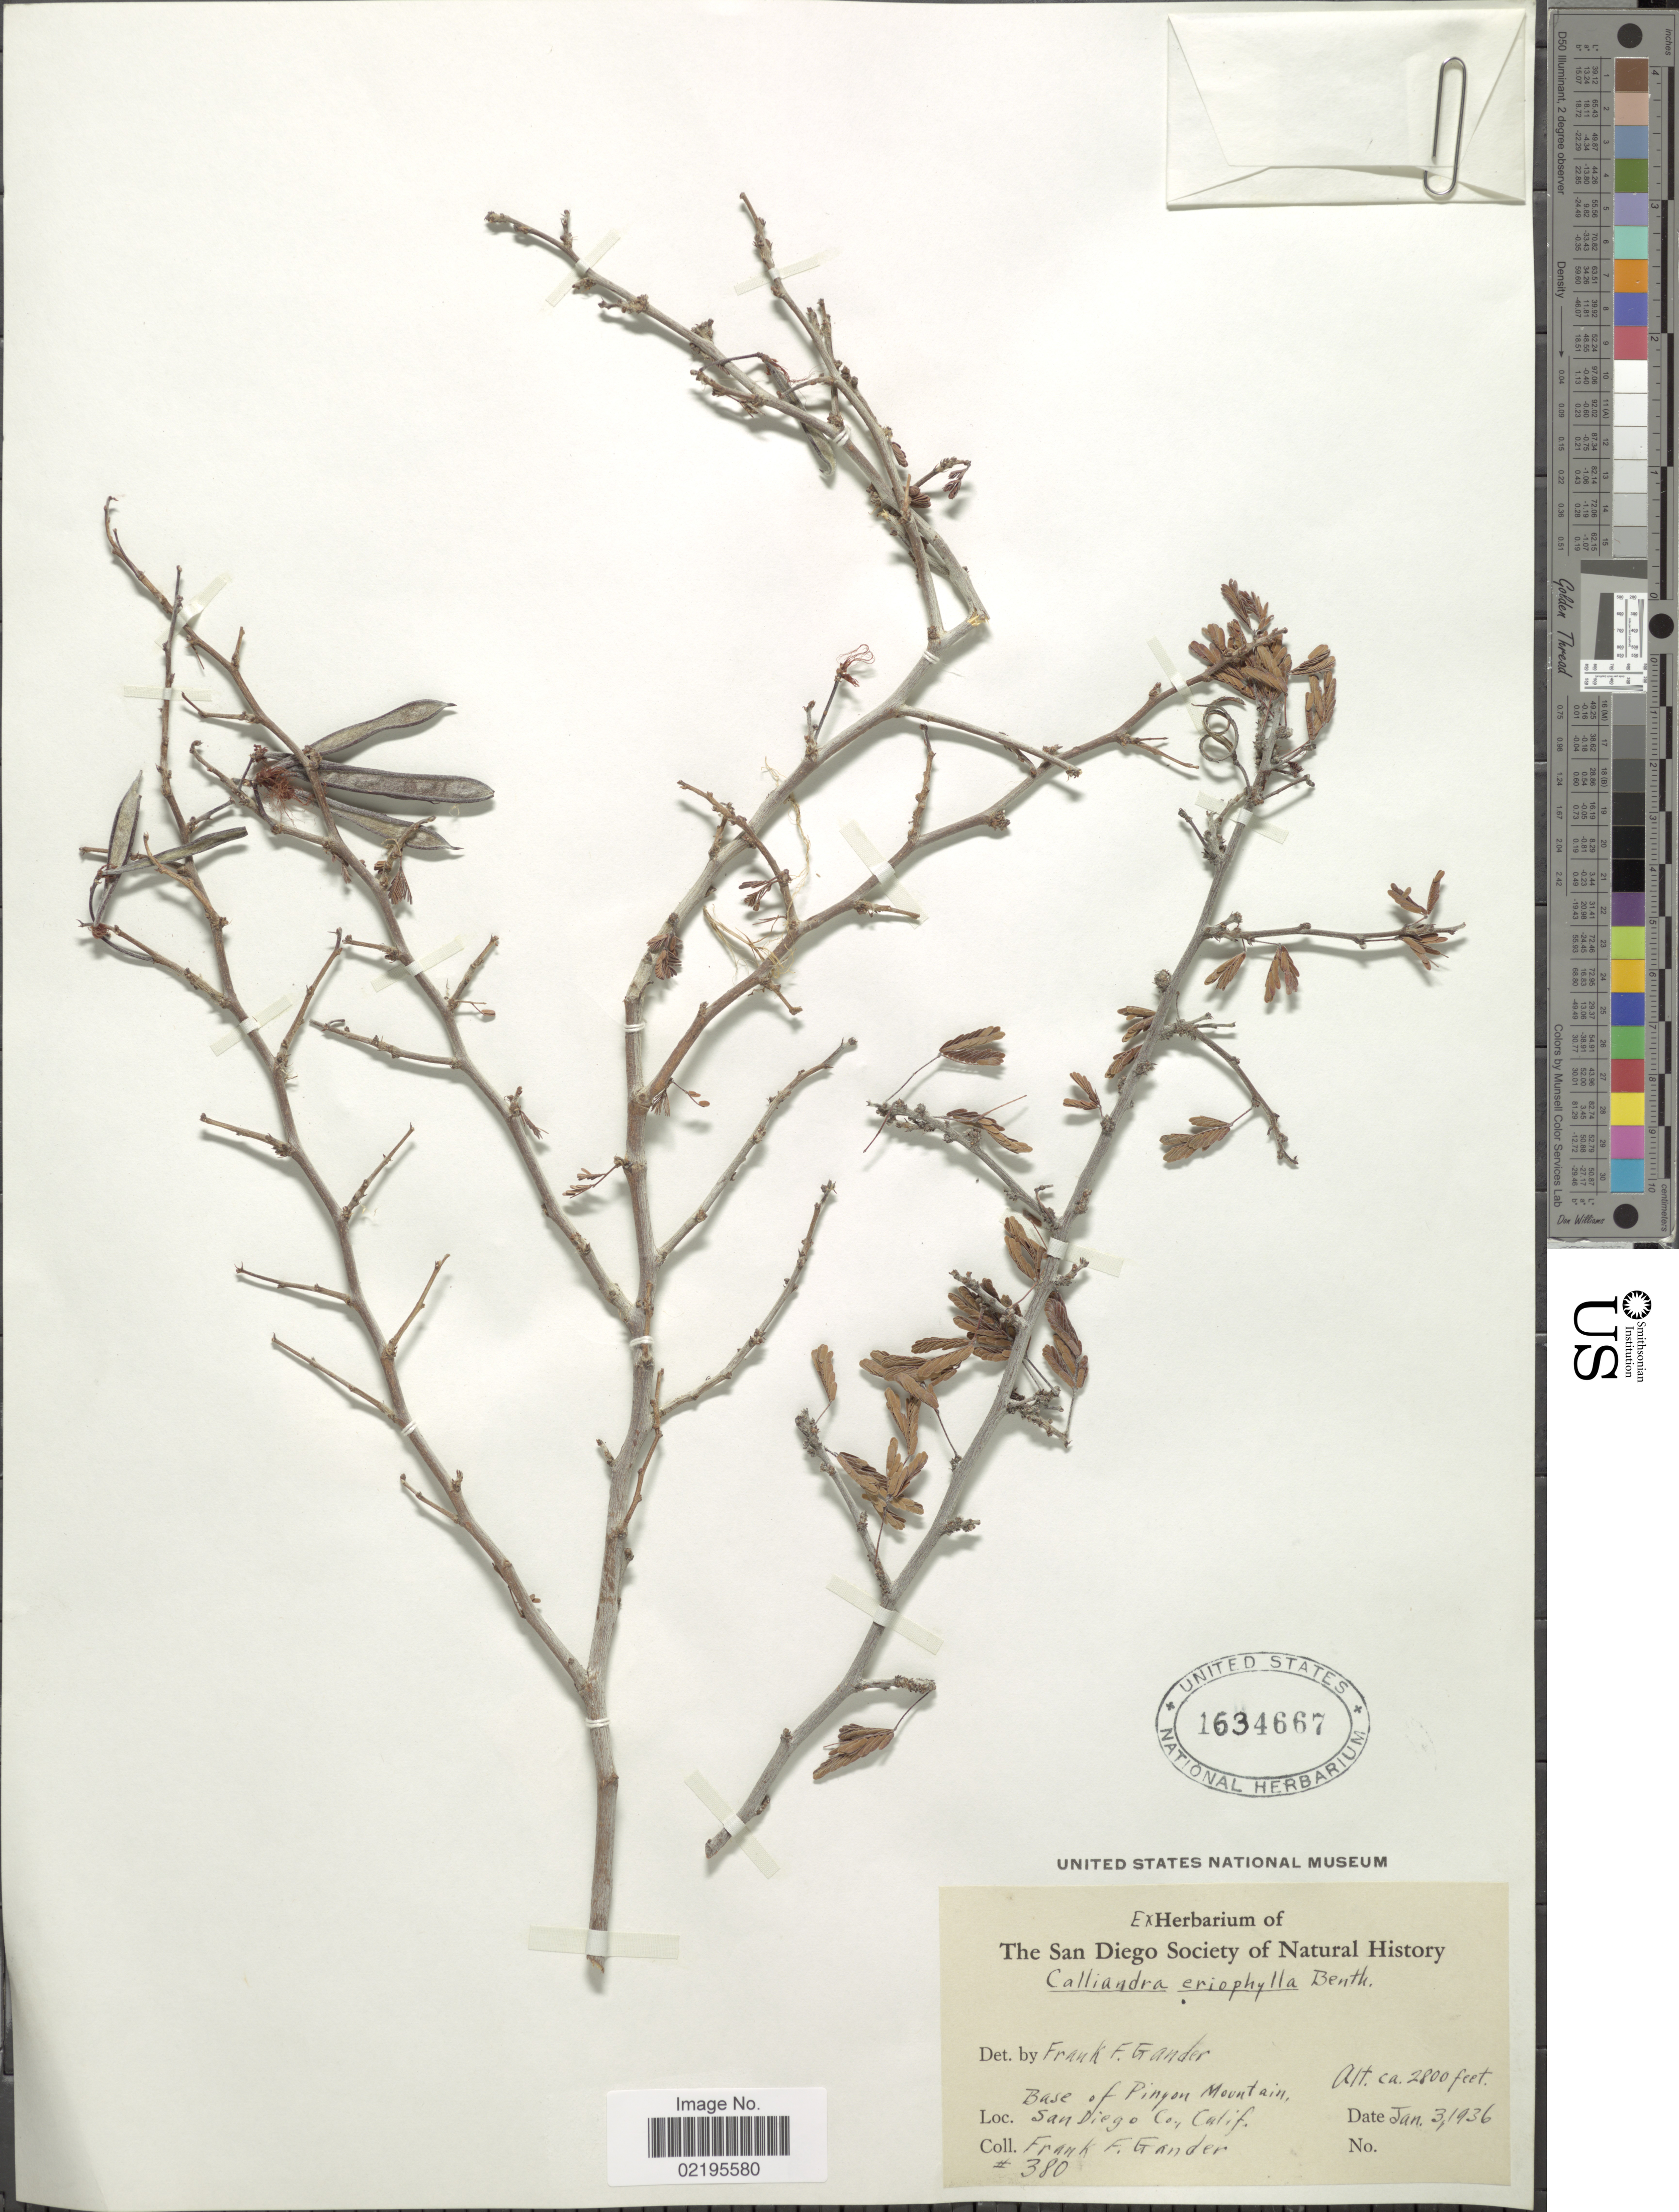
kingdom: Plantae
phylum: Tracheophyta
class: Magnoliopsida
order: Fabales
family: Fabaceae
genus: Calliandra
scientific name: Calliandra eriophylla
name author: Benth.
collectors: F. Gander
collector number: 380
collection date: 1936-01-31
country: United States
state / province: California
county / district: San Diego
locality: Base of Pinyon Mountain, San Diego Co. Calif.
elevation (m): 853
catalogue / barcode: US 1634667